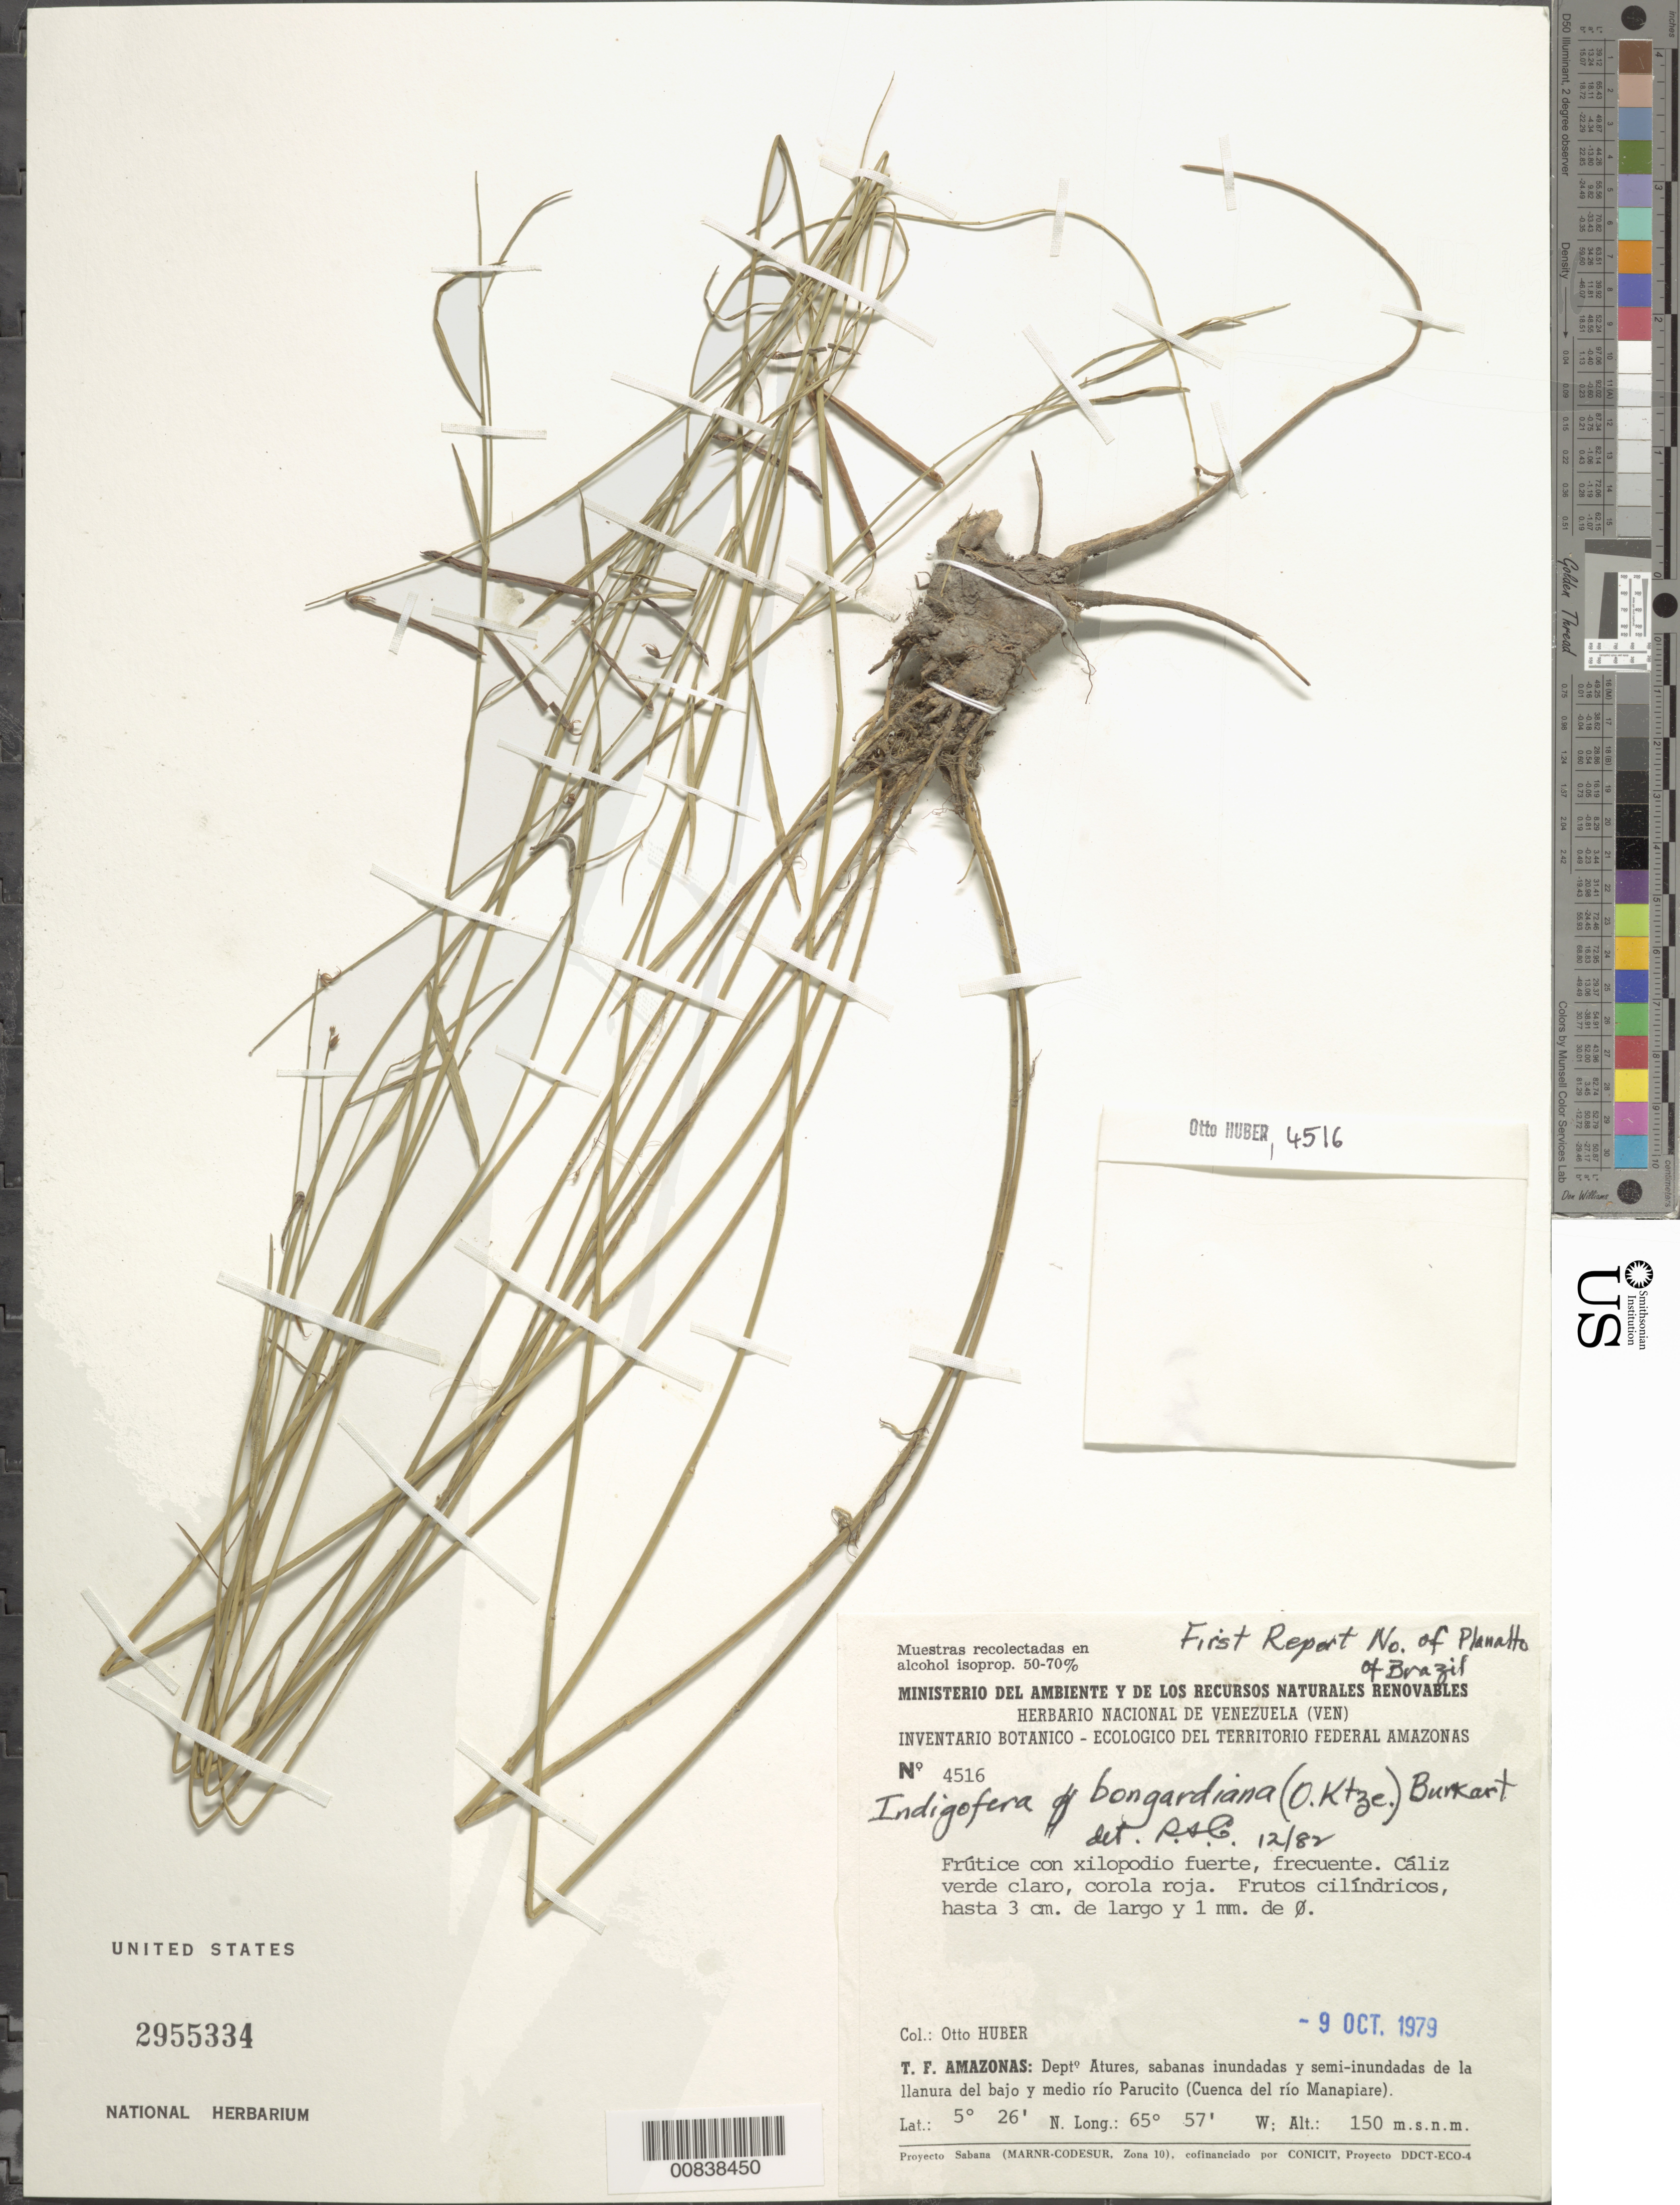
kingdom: Plantae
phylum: Tracheophyta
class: Magnoliopsida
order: Fabales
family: Fabaceae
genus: Indigofera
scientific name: Indigofera bongardiana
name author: (Kuntze) Burkart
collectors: O. Huber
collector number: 4516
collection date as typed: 9-Oct-79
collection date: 1979-10-09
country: Venezuela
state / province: Amazonas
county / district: Atures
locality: Río Parucito (Cuenca del río Manapiare)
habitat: Inundated & semi-inundated savannas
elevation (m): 150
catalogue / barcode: US 2955334